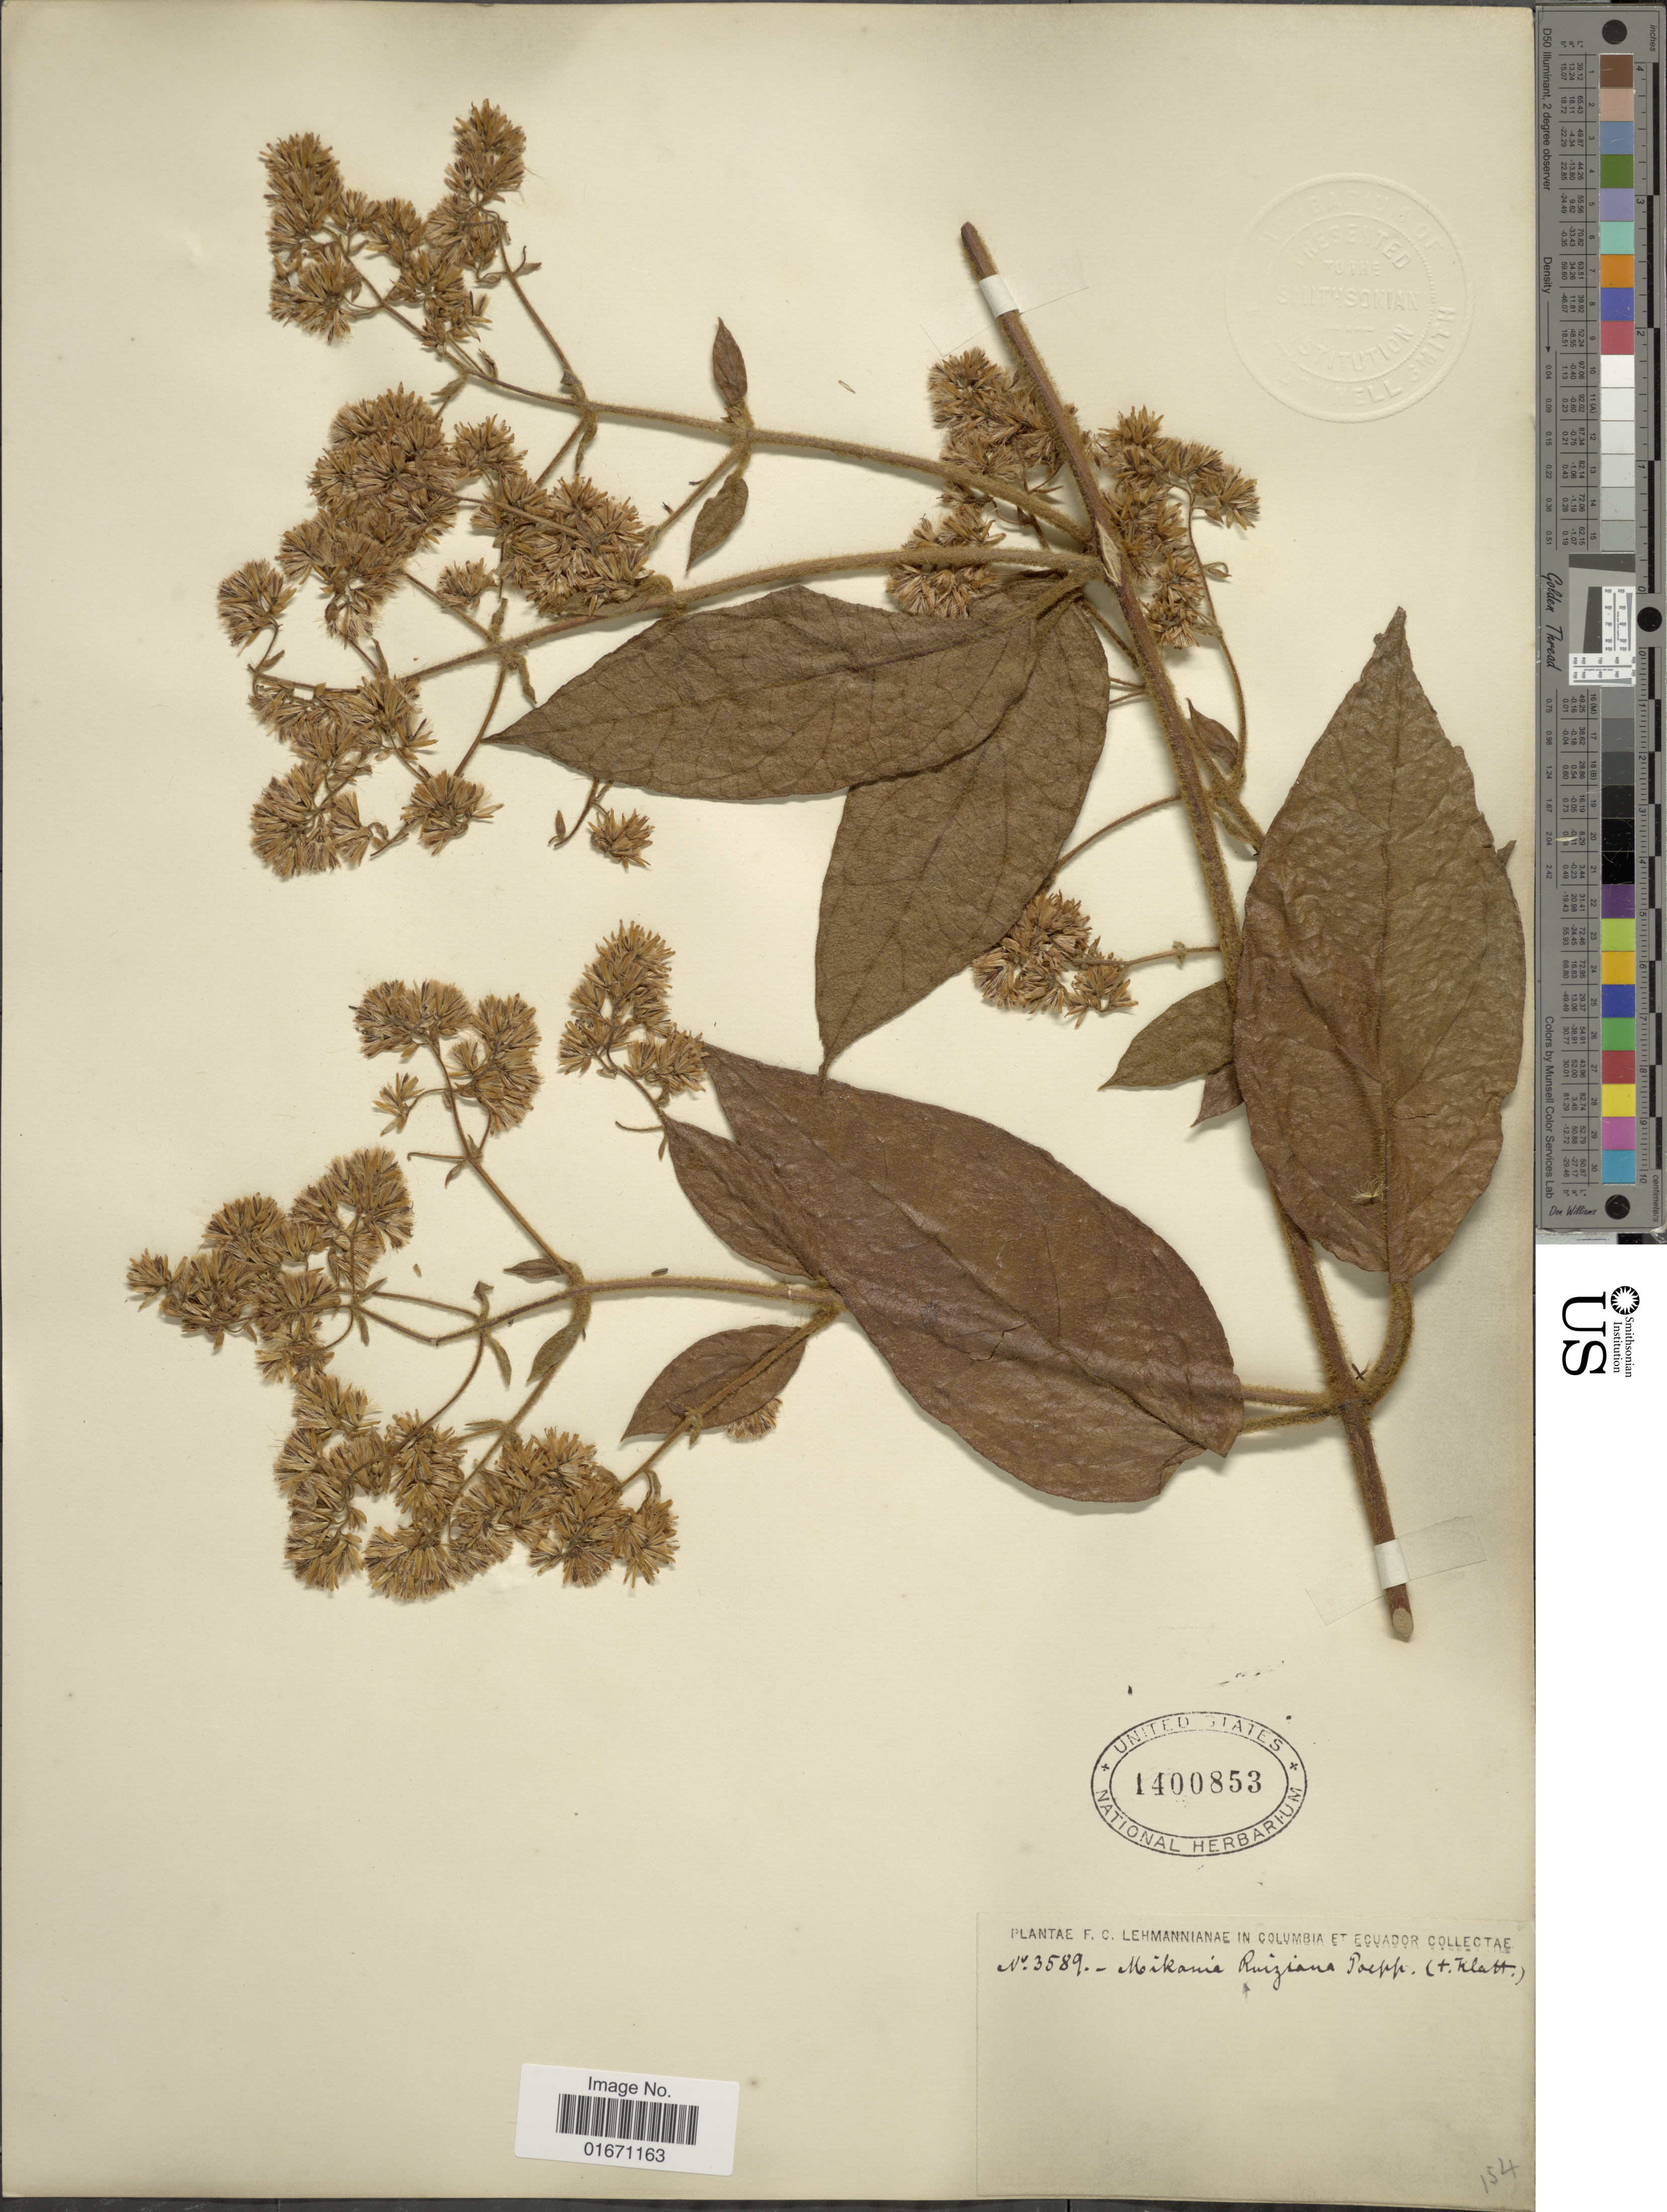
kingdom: Plantae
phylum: Tracheophyta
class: Magnoliopsida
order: Asterales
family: Asteraceae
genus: Mikania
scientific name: Mikania banisteriae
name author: DC.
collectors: F. C. Lehmann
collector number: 3589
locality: Columbia et Ecuador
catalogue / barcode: US 1400853